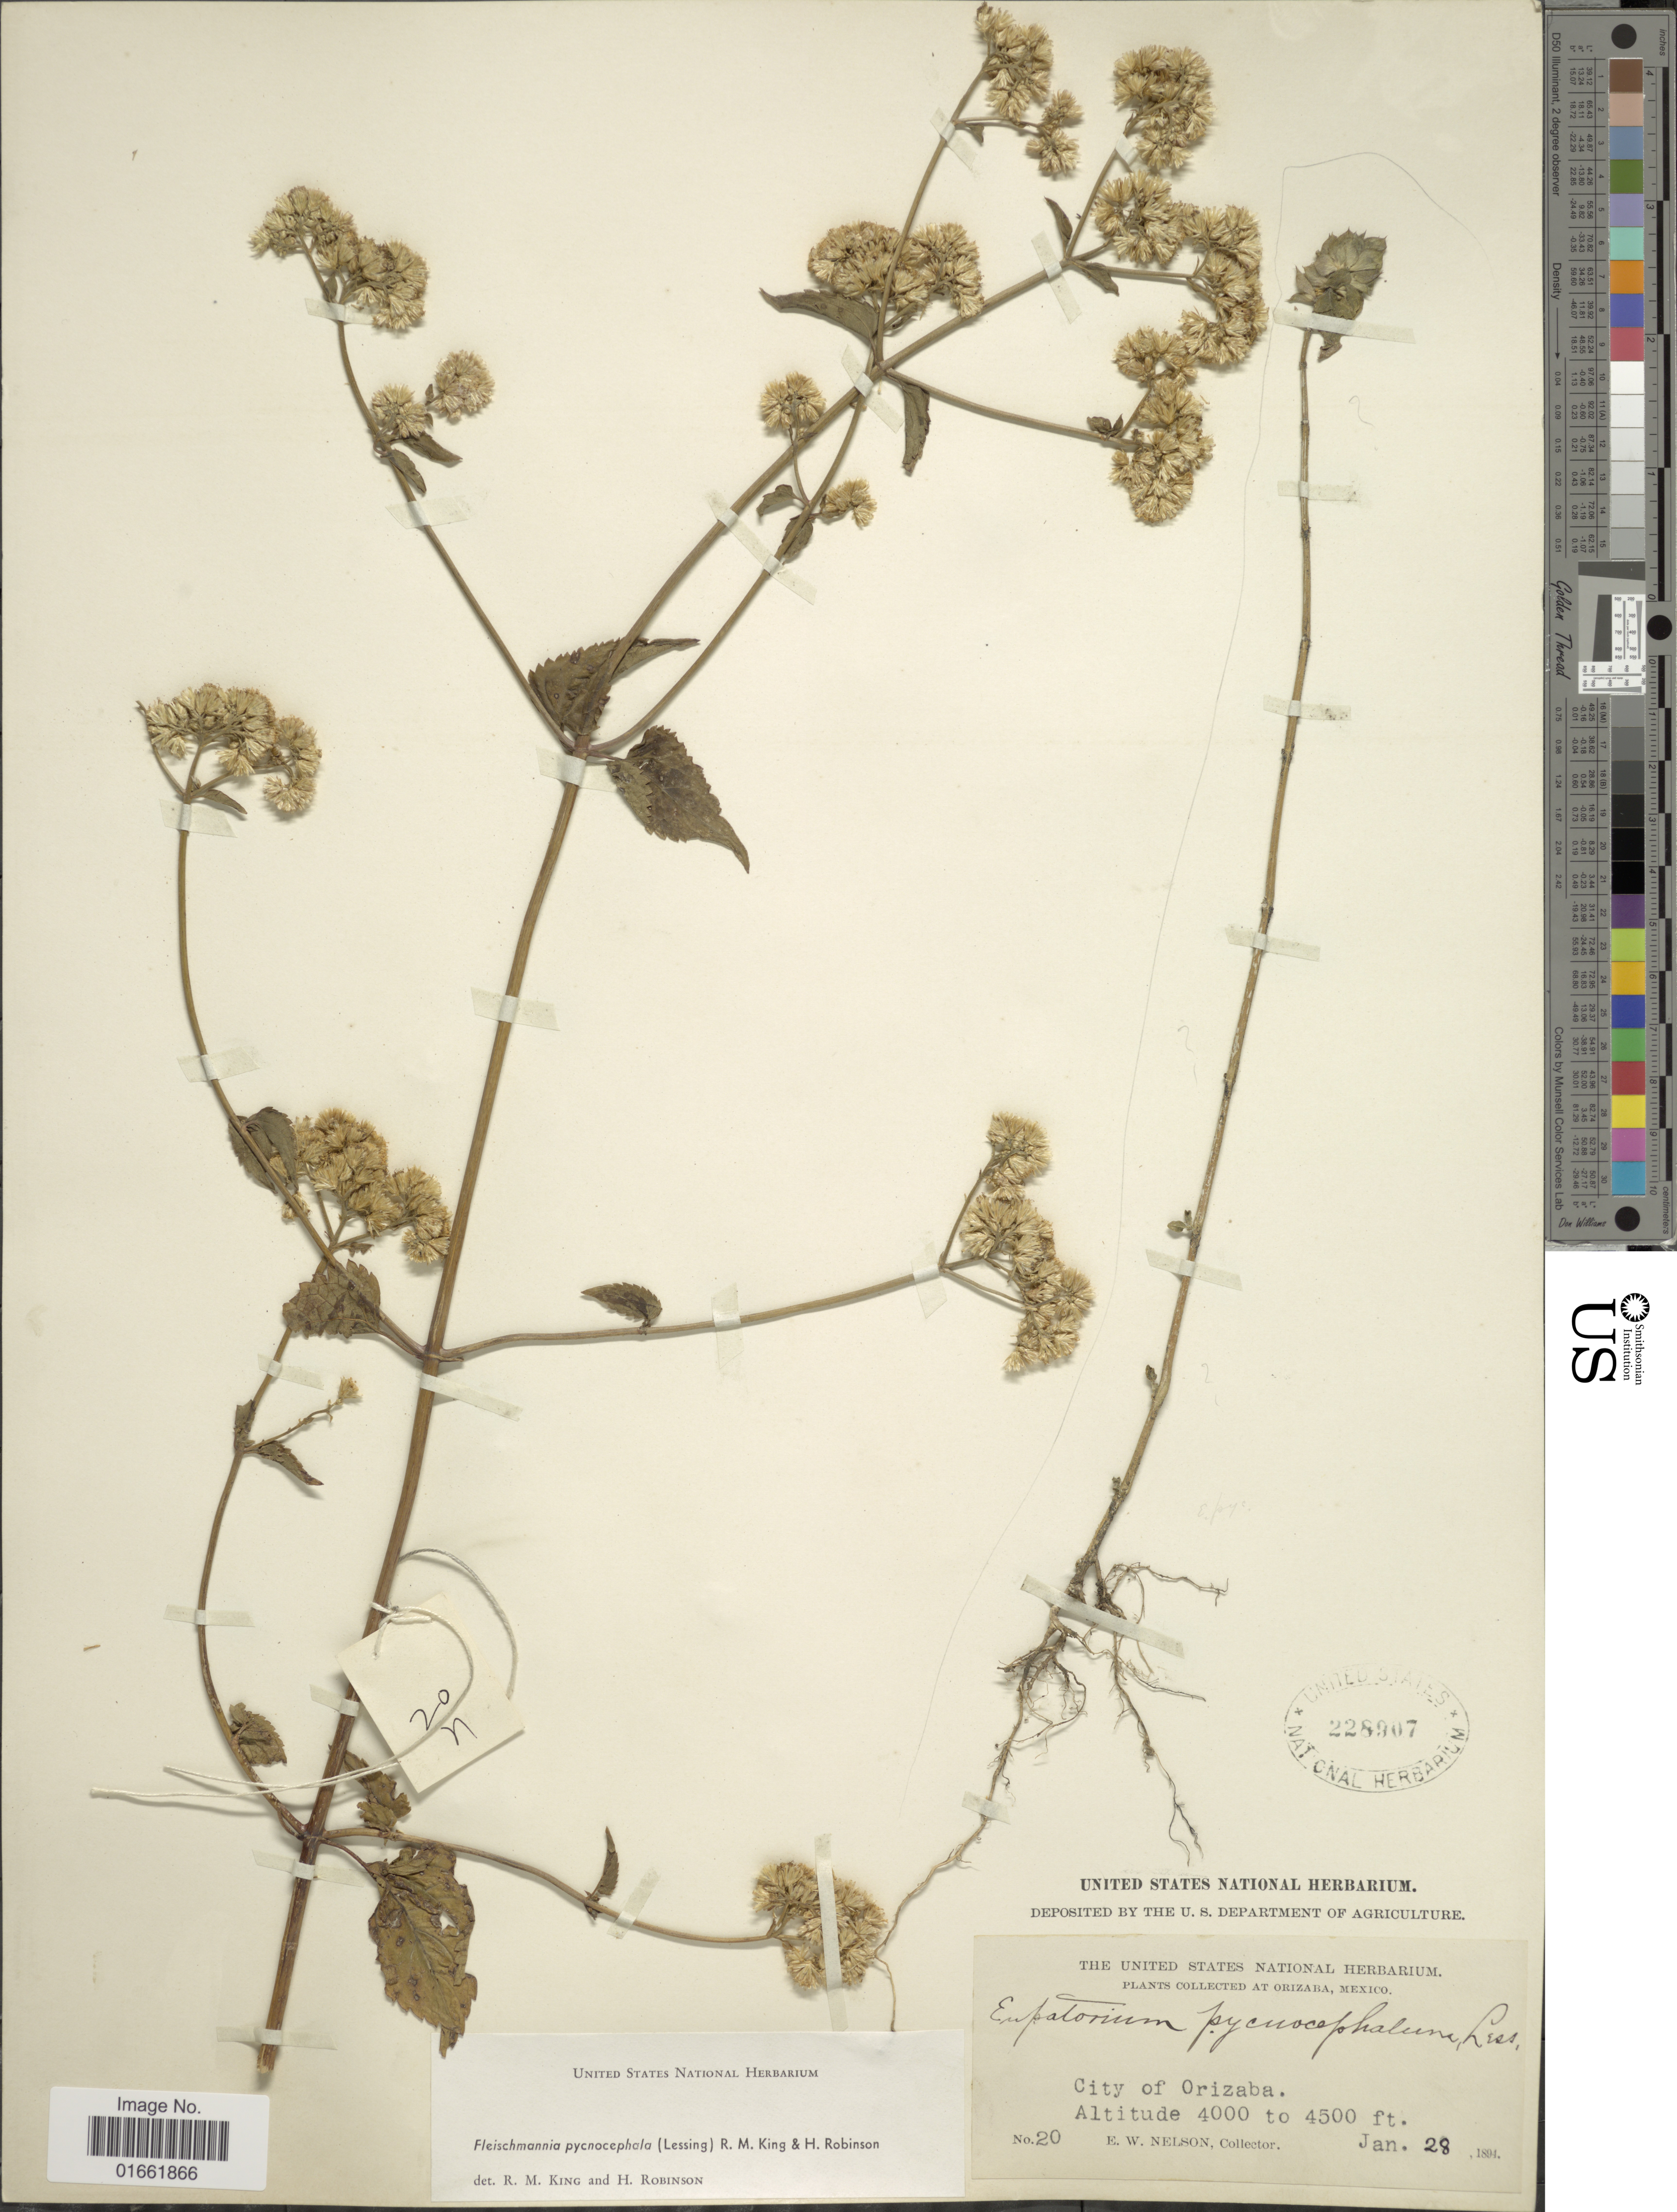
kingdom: Plantae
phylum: Tracheophyta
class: Magnoliopsida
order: Asterales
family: Asteraceae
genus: Fleischmannia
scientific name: Fleischmannia pycnocephala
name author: (Less.) R.M. King & H. Rob.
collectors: E. W. Nelson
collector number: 20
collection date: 1894-01-28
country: Mexico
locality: At Orizaba. City of Orizaba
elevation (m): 1219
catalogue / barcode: US 228907